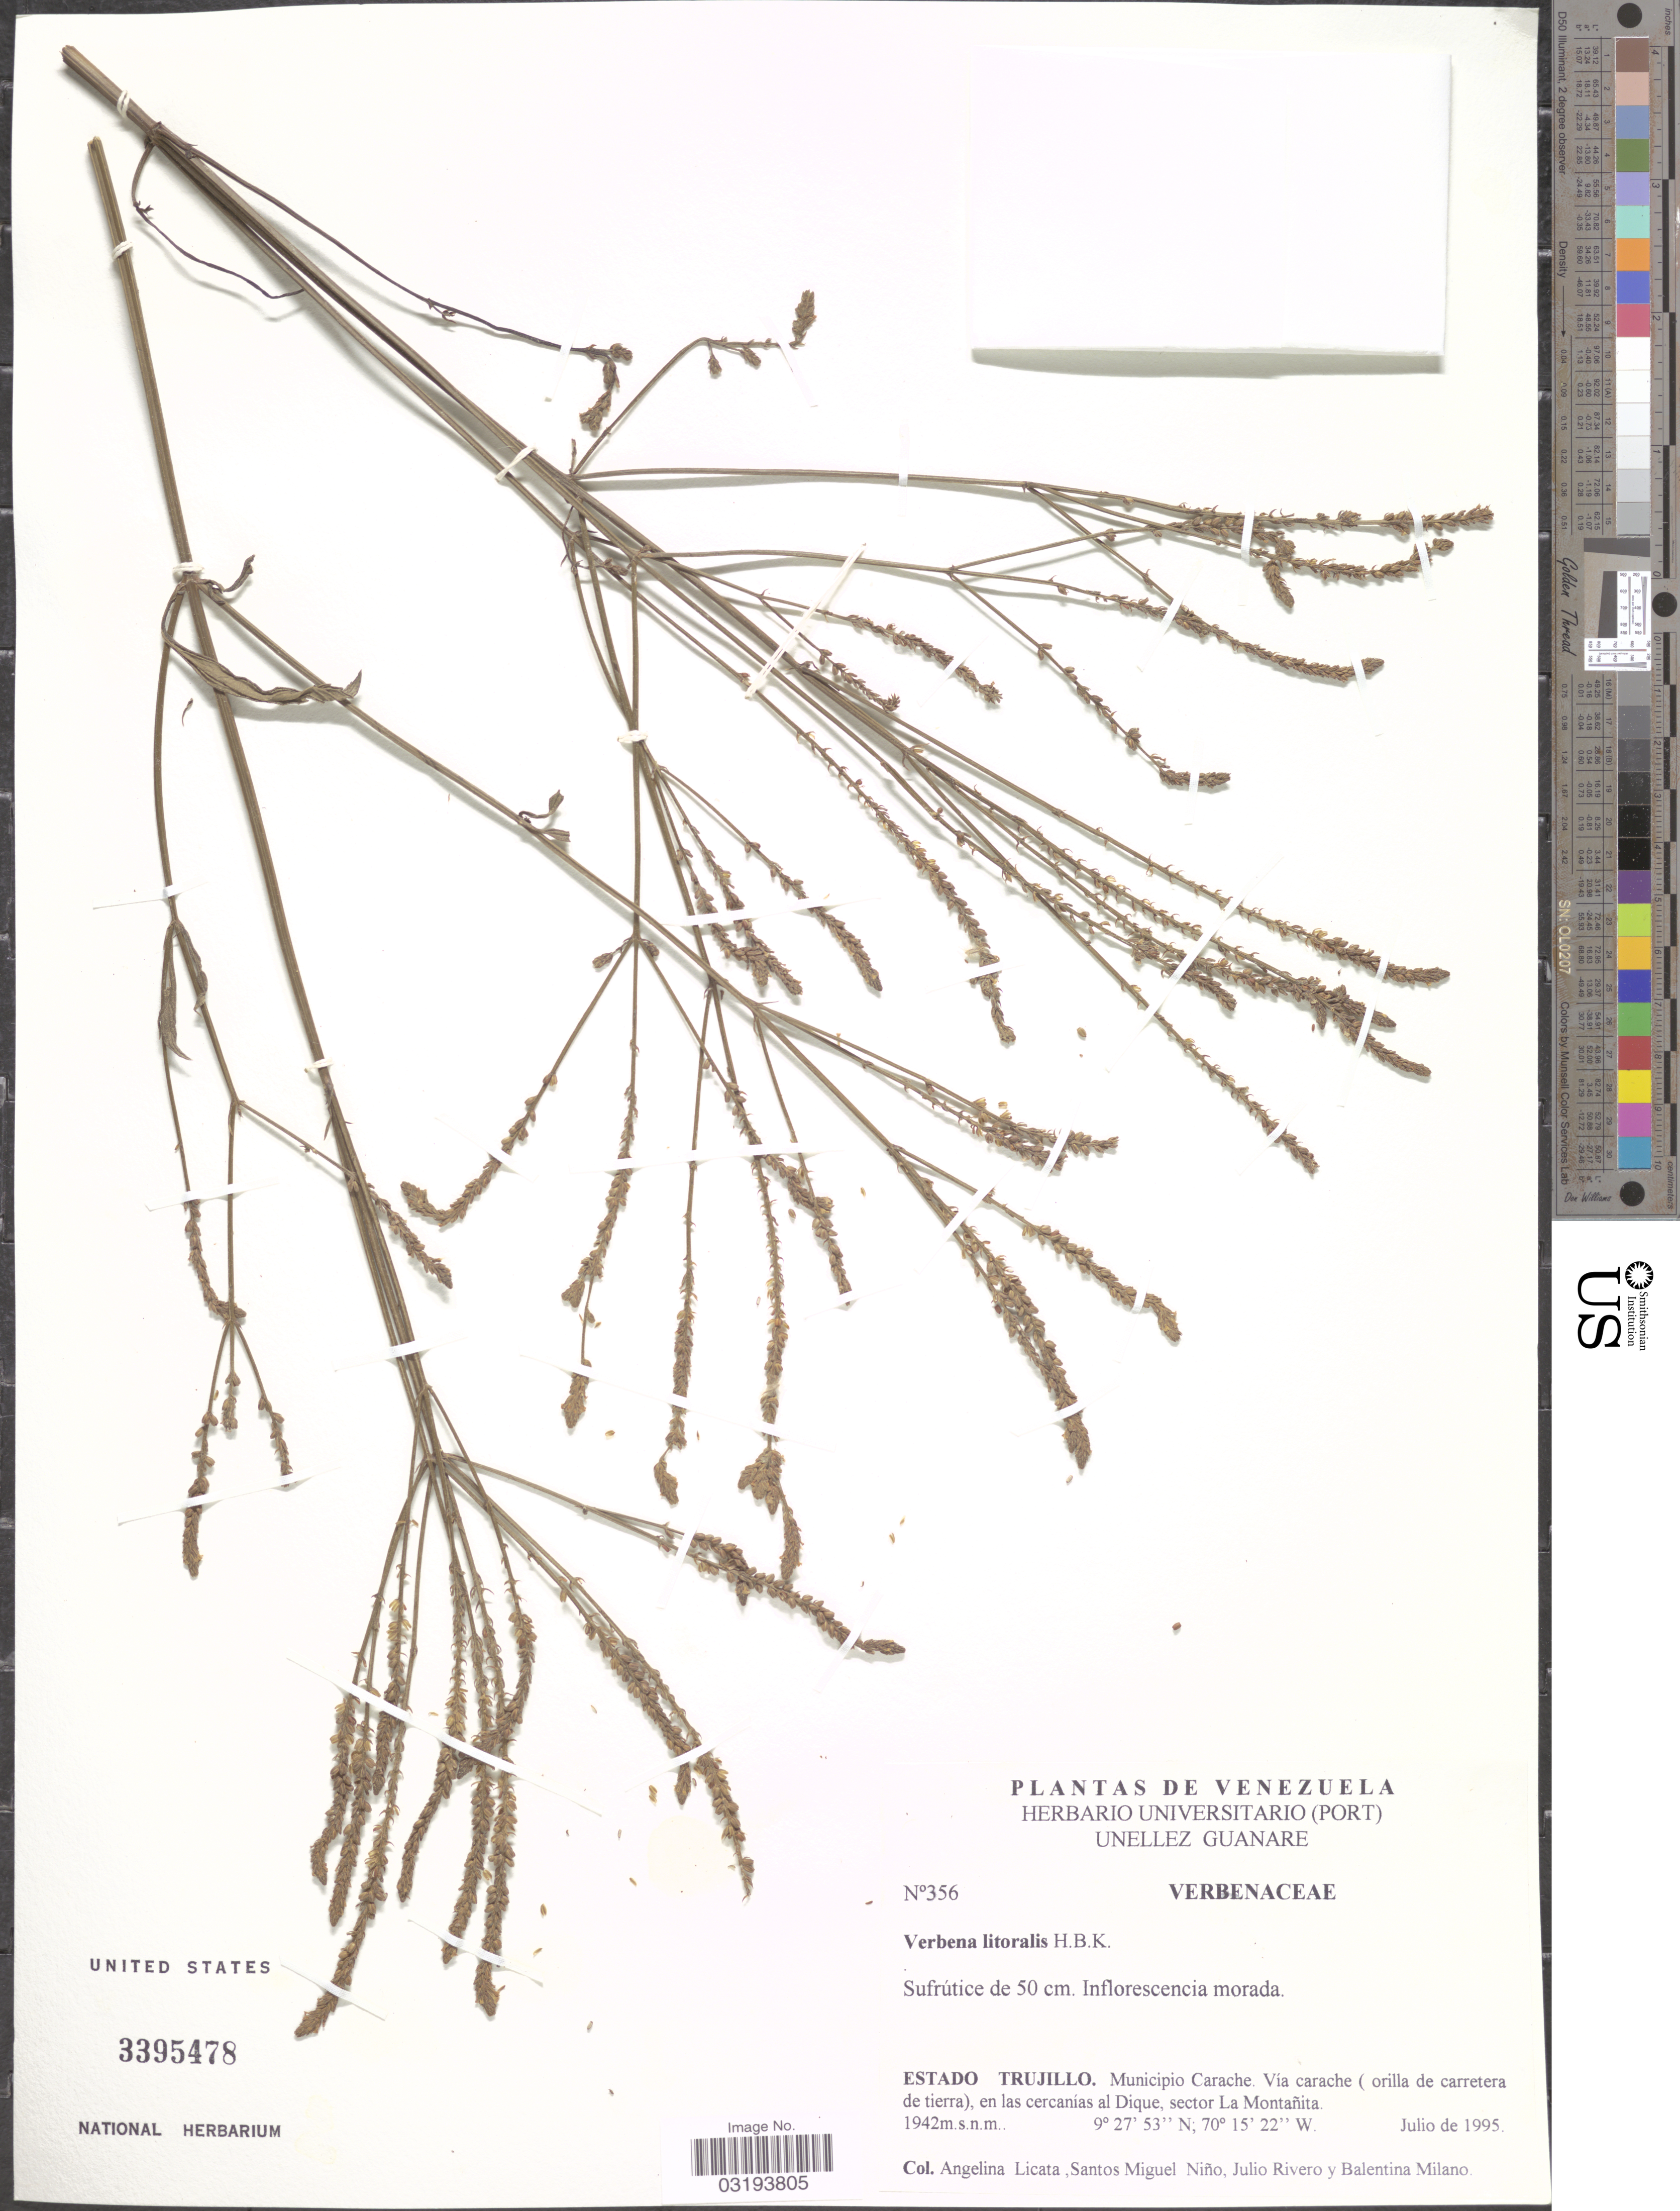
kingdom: Plantae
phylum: Tracheophyta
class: Magnoliopsida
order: Lamiales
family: Verbenaceae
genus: Verbena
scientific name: Verbena litoralis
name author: Kunth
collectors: A. Licata, S. M. Niño, J. Rivero & B. Milano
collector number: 356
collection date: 1995-07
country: Venezuela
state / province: Trujillo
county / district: Carache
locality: Vía carache (orilla de carretera de tierra), en las cercanías al Dique, sector La Montañita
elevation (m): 1942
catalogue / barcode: US 3395478